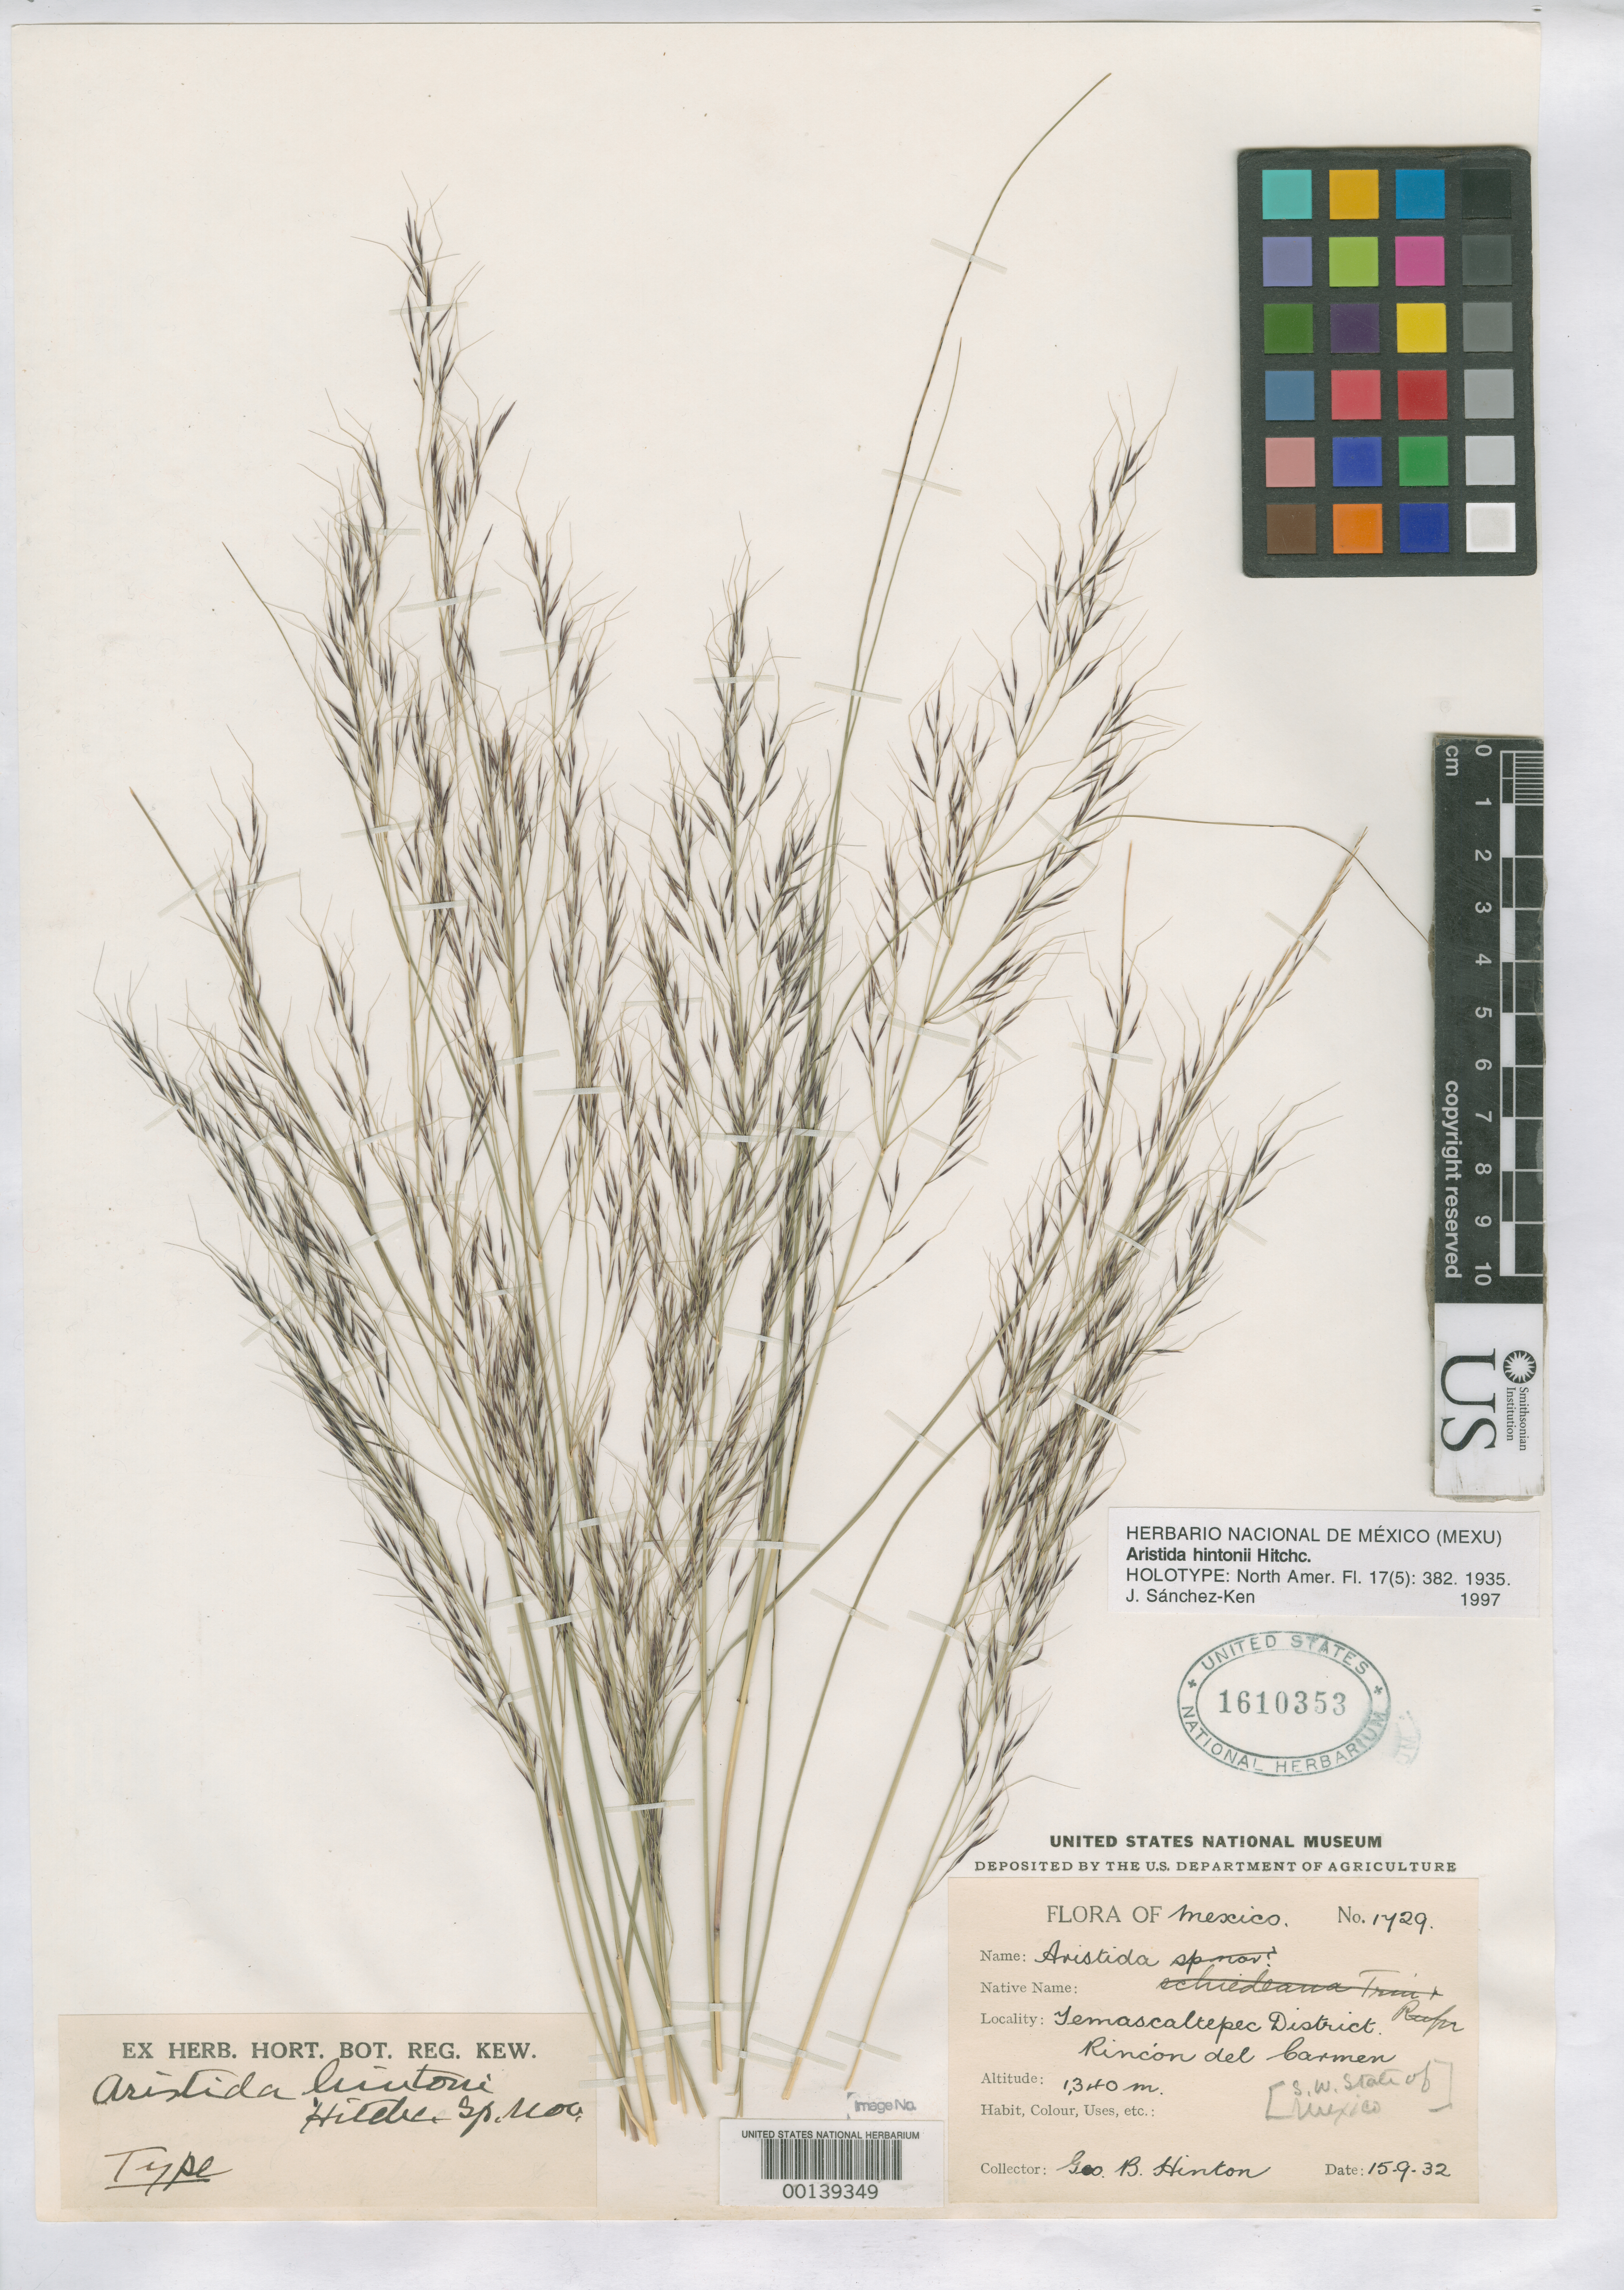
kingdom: Plantae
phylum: Tracheophyta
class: Liliopsida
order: Poales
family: Poaceae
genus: Aristida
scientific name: Aristida hintonii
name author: Hitchc.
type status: Holotype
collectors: G. B. Hinton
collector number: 1729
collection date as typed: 15 Sep 1932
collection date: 1932-09-15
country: Mexico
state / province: México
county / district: Temascaltepec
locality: Rincon del Carmen.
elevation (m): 1340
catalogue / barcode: US 1610353